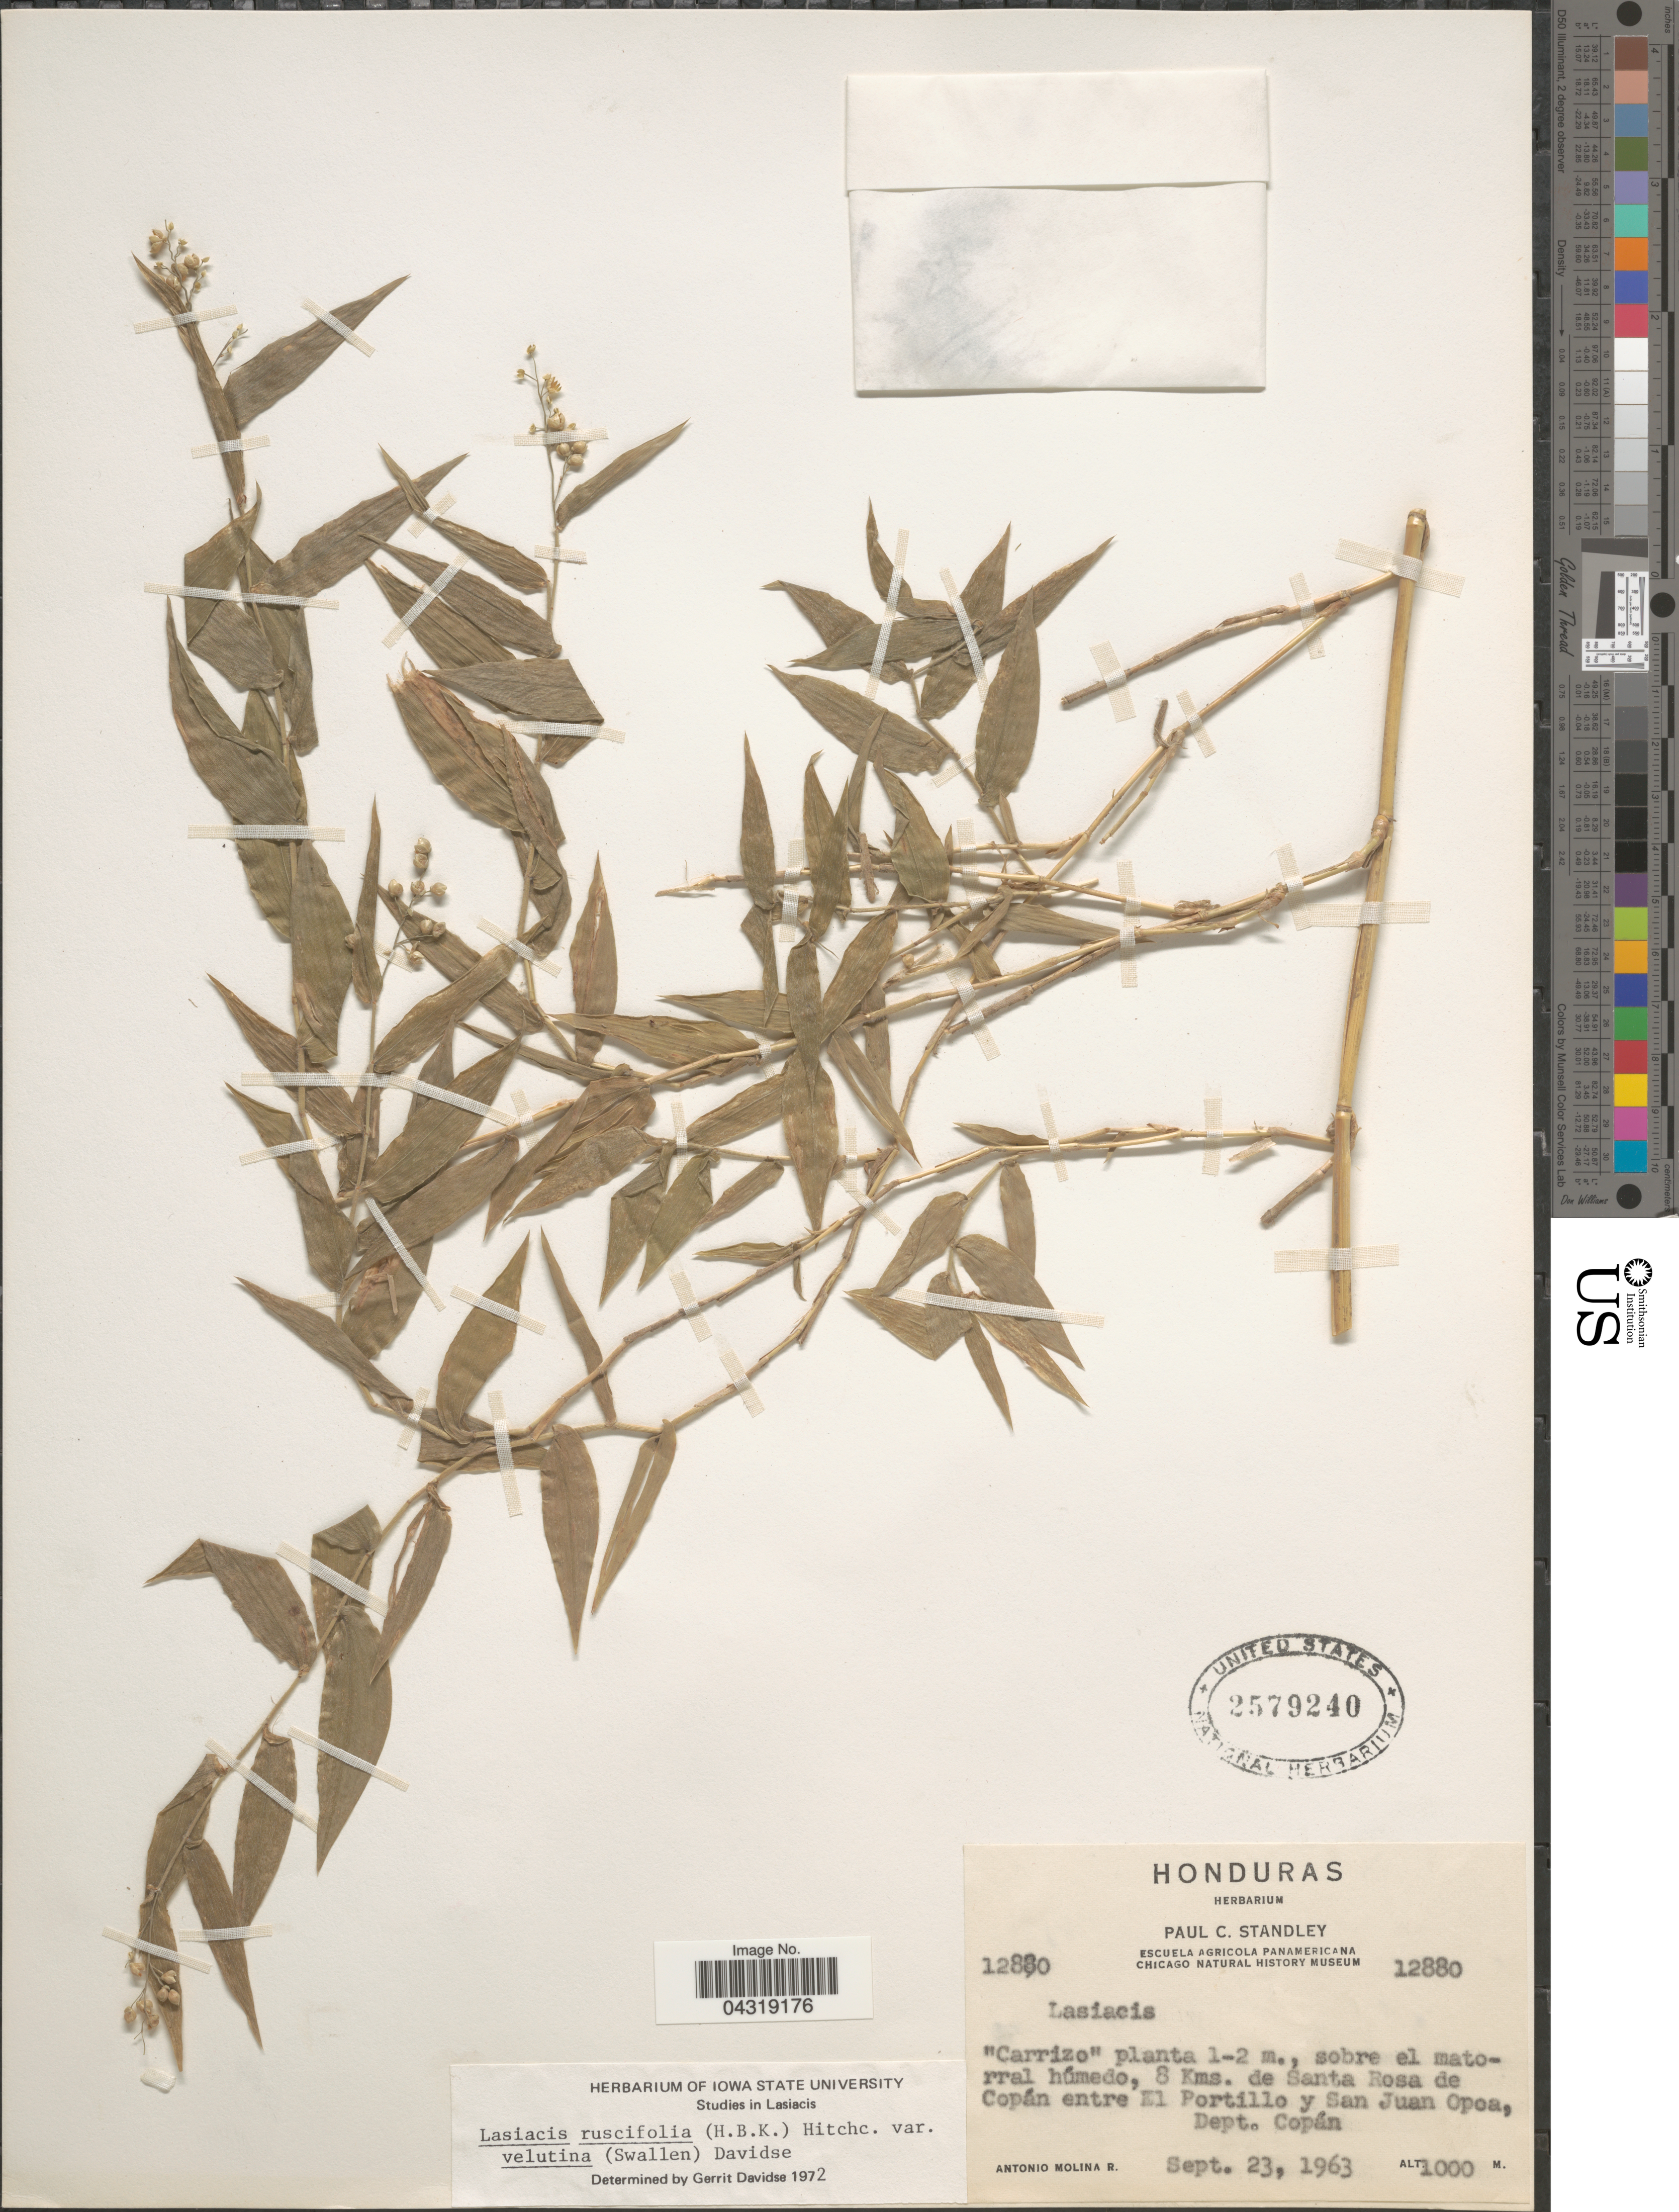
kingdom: Plantae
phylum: Tracheophyta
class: Liliopsida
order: Poales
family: Poaceae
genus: Lasiacis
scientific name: Lasiacis ruscifolia var. velutina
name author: (Swallen) Davidse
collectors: A. Molina R.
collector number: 12880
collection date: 1963-09-23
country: Honduras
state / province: Copan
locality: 8 Kms. de Santa Rosa de Copán entre El Portillo y San Juan Opoa, Dept. Copán.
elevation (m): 1000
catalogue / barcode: US 2579240